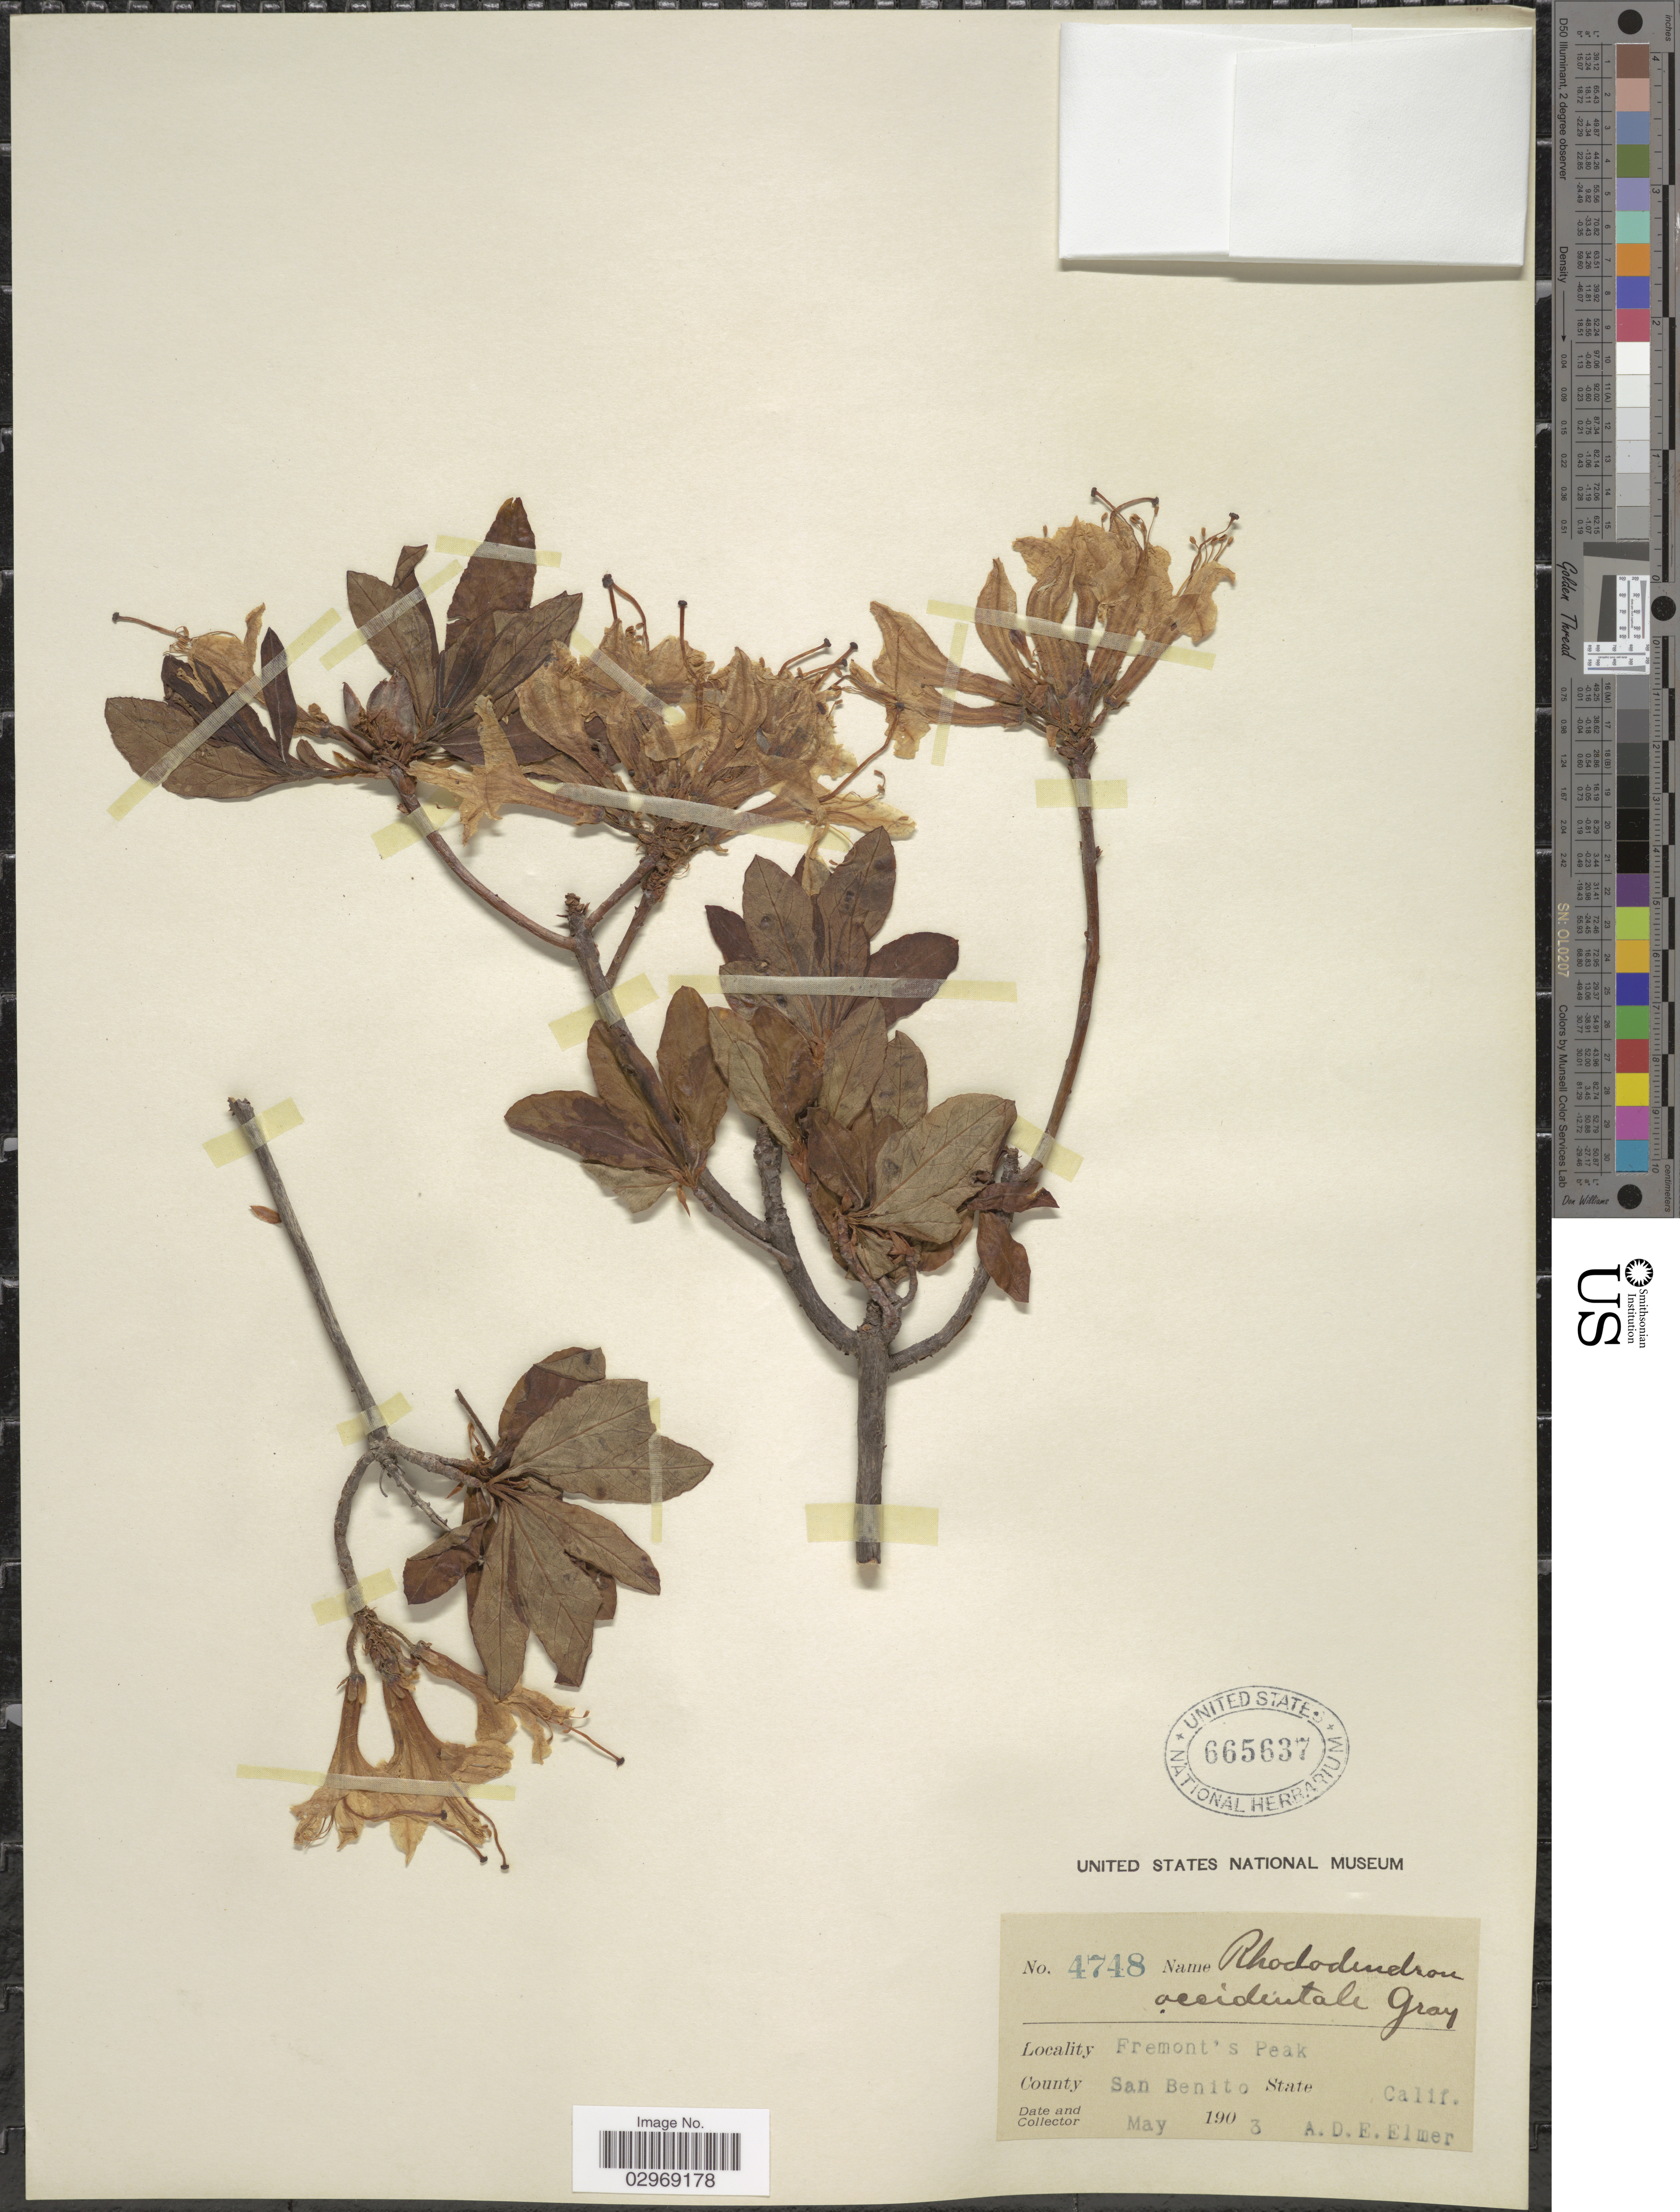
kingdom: Plantae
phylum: Tracheophyta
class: Magnoliopsida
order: Ericales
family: Ericaceae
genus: Rhododendron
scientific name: Rhododendron occidentale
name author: (Torr. & A. Gray) A. Gray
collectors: A. D. E. Elmer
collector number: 4748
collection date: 1903-05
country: United States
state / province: California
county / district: San Benito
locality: Fremont's Peak. County San Benito. State Calif.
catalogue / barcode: US 665637